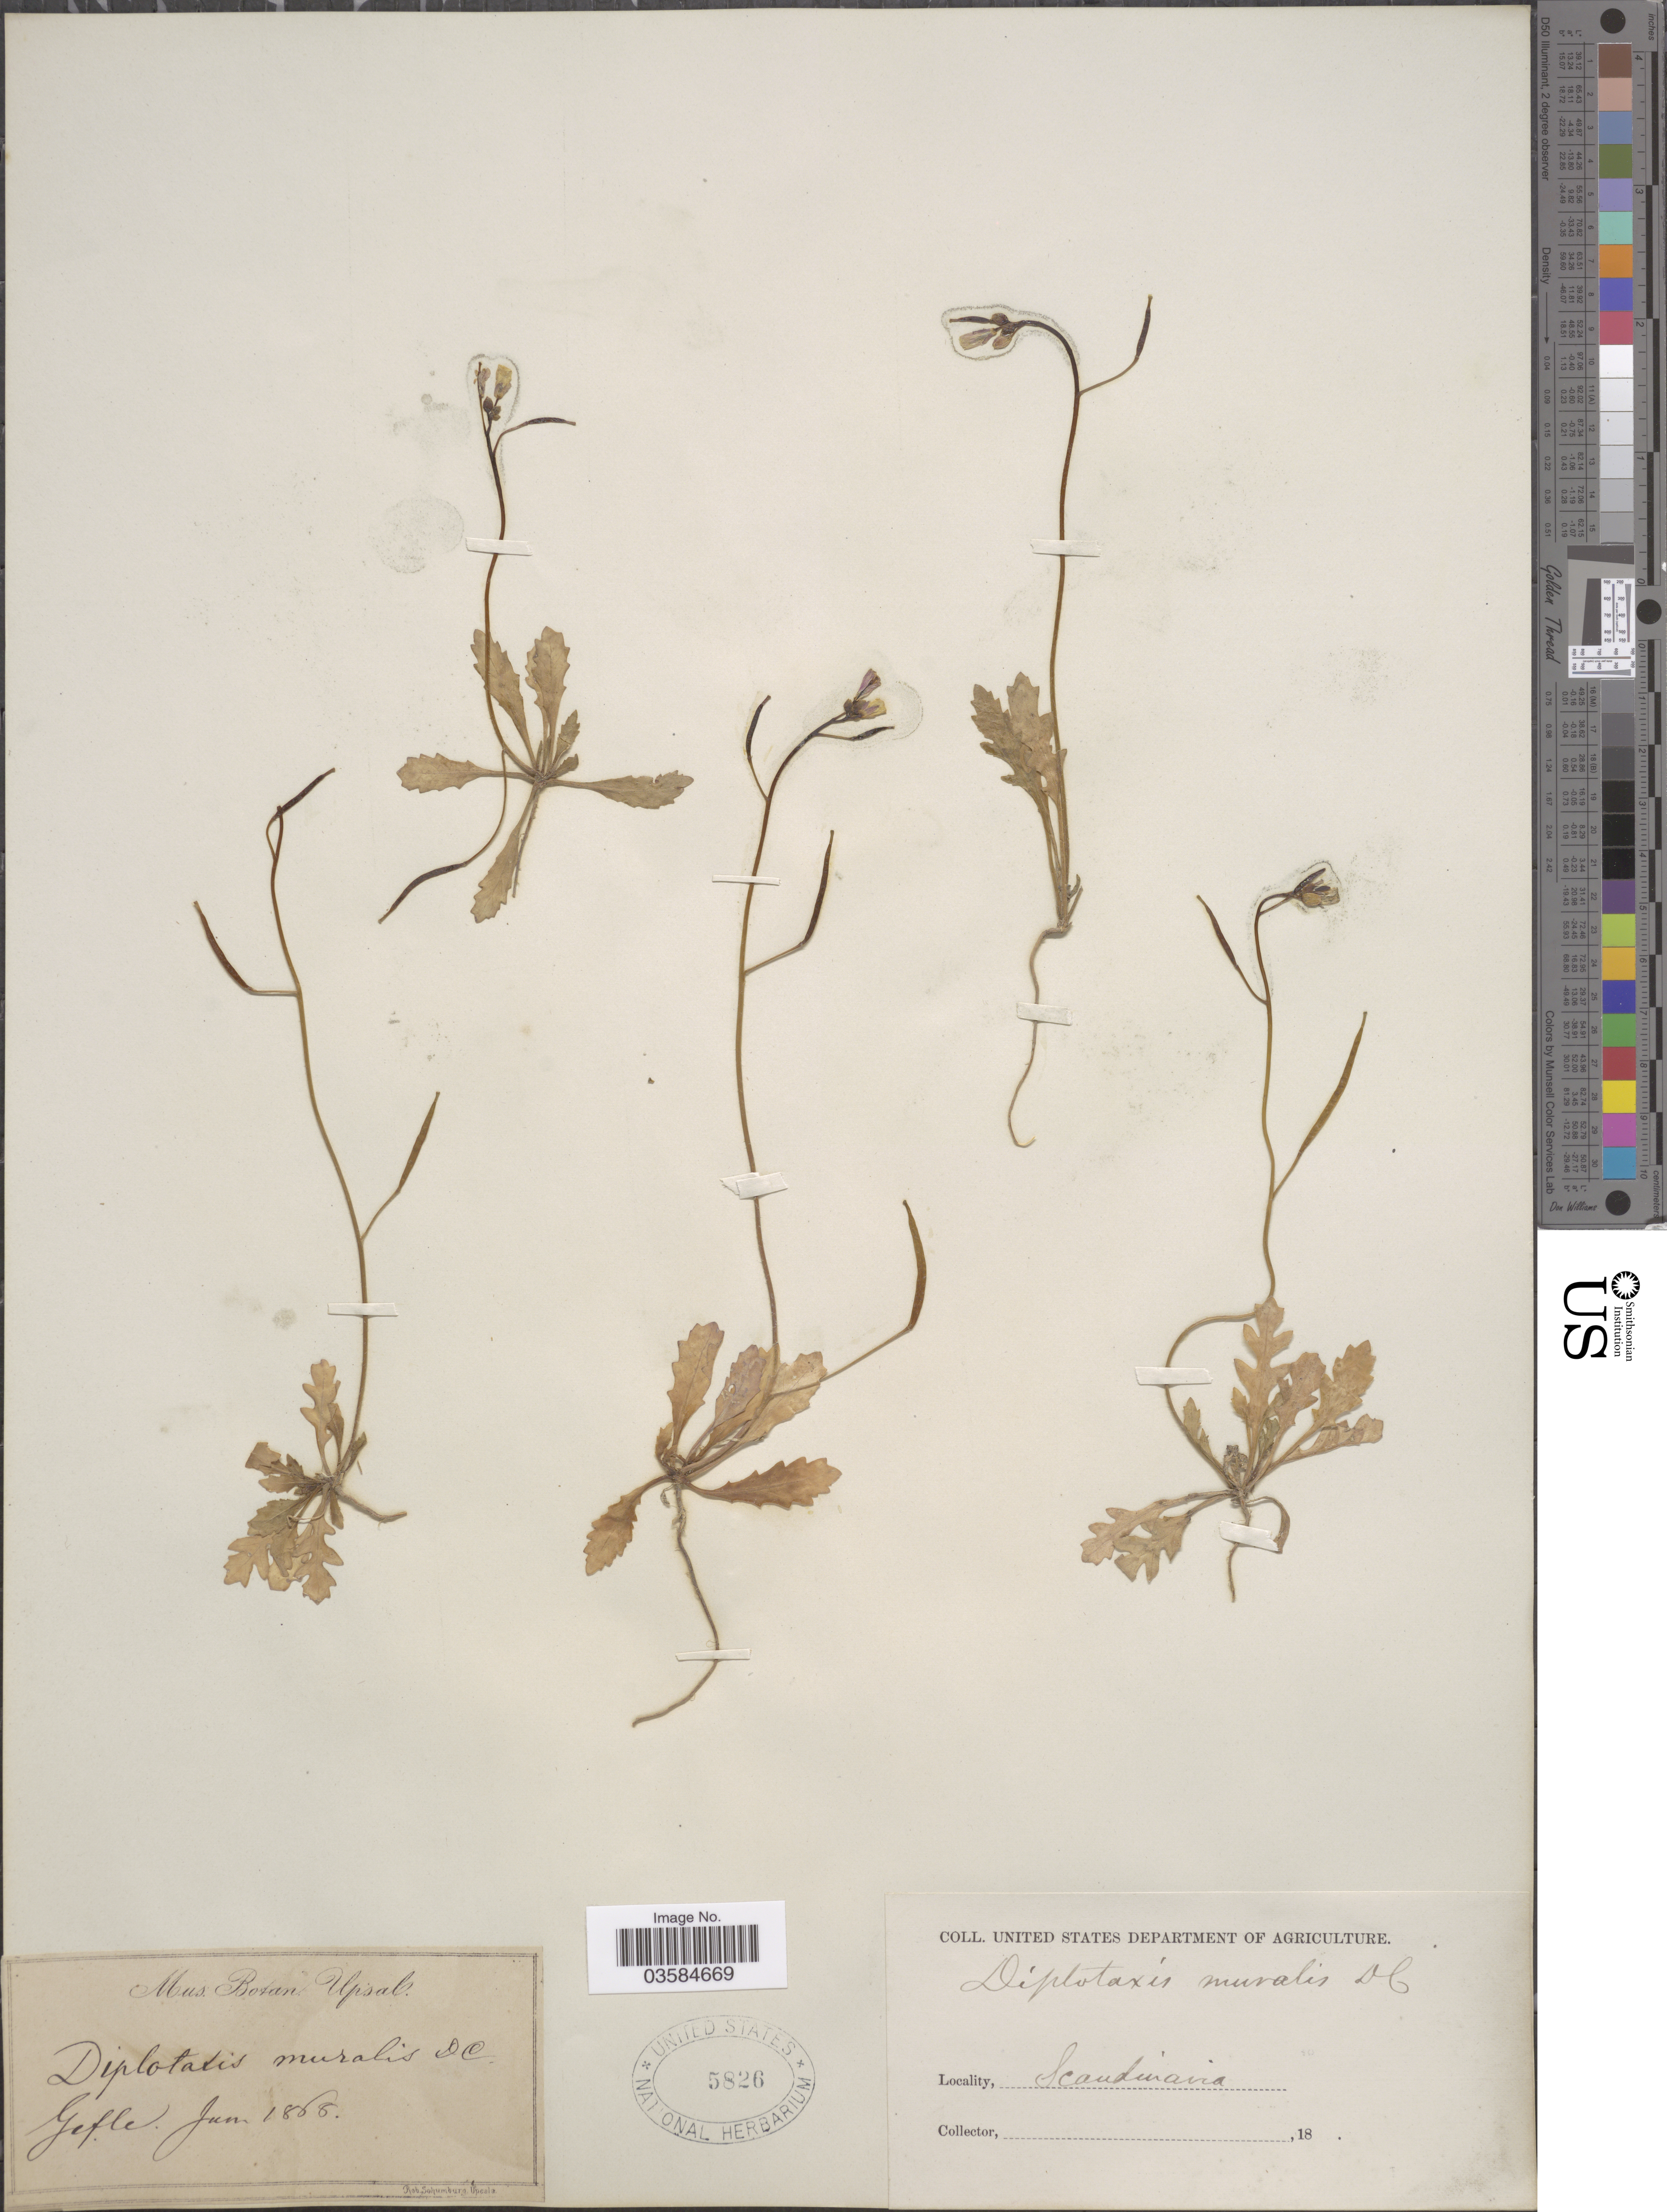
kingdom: Plantae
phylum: Tracheophyta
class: Magnoliopsida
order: Brassicales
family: Brassicaceae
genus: Diplotaxis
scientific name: Diplotaxis muralis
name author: (L.) DC.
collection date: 1868-06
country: Sweden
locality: Gefle. Scandinavia.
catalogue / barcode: US 5826